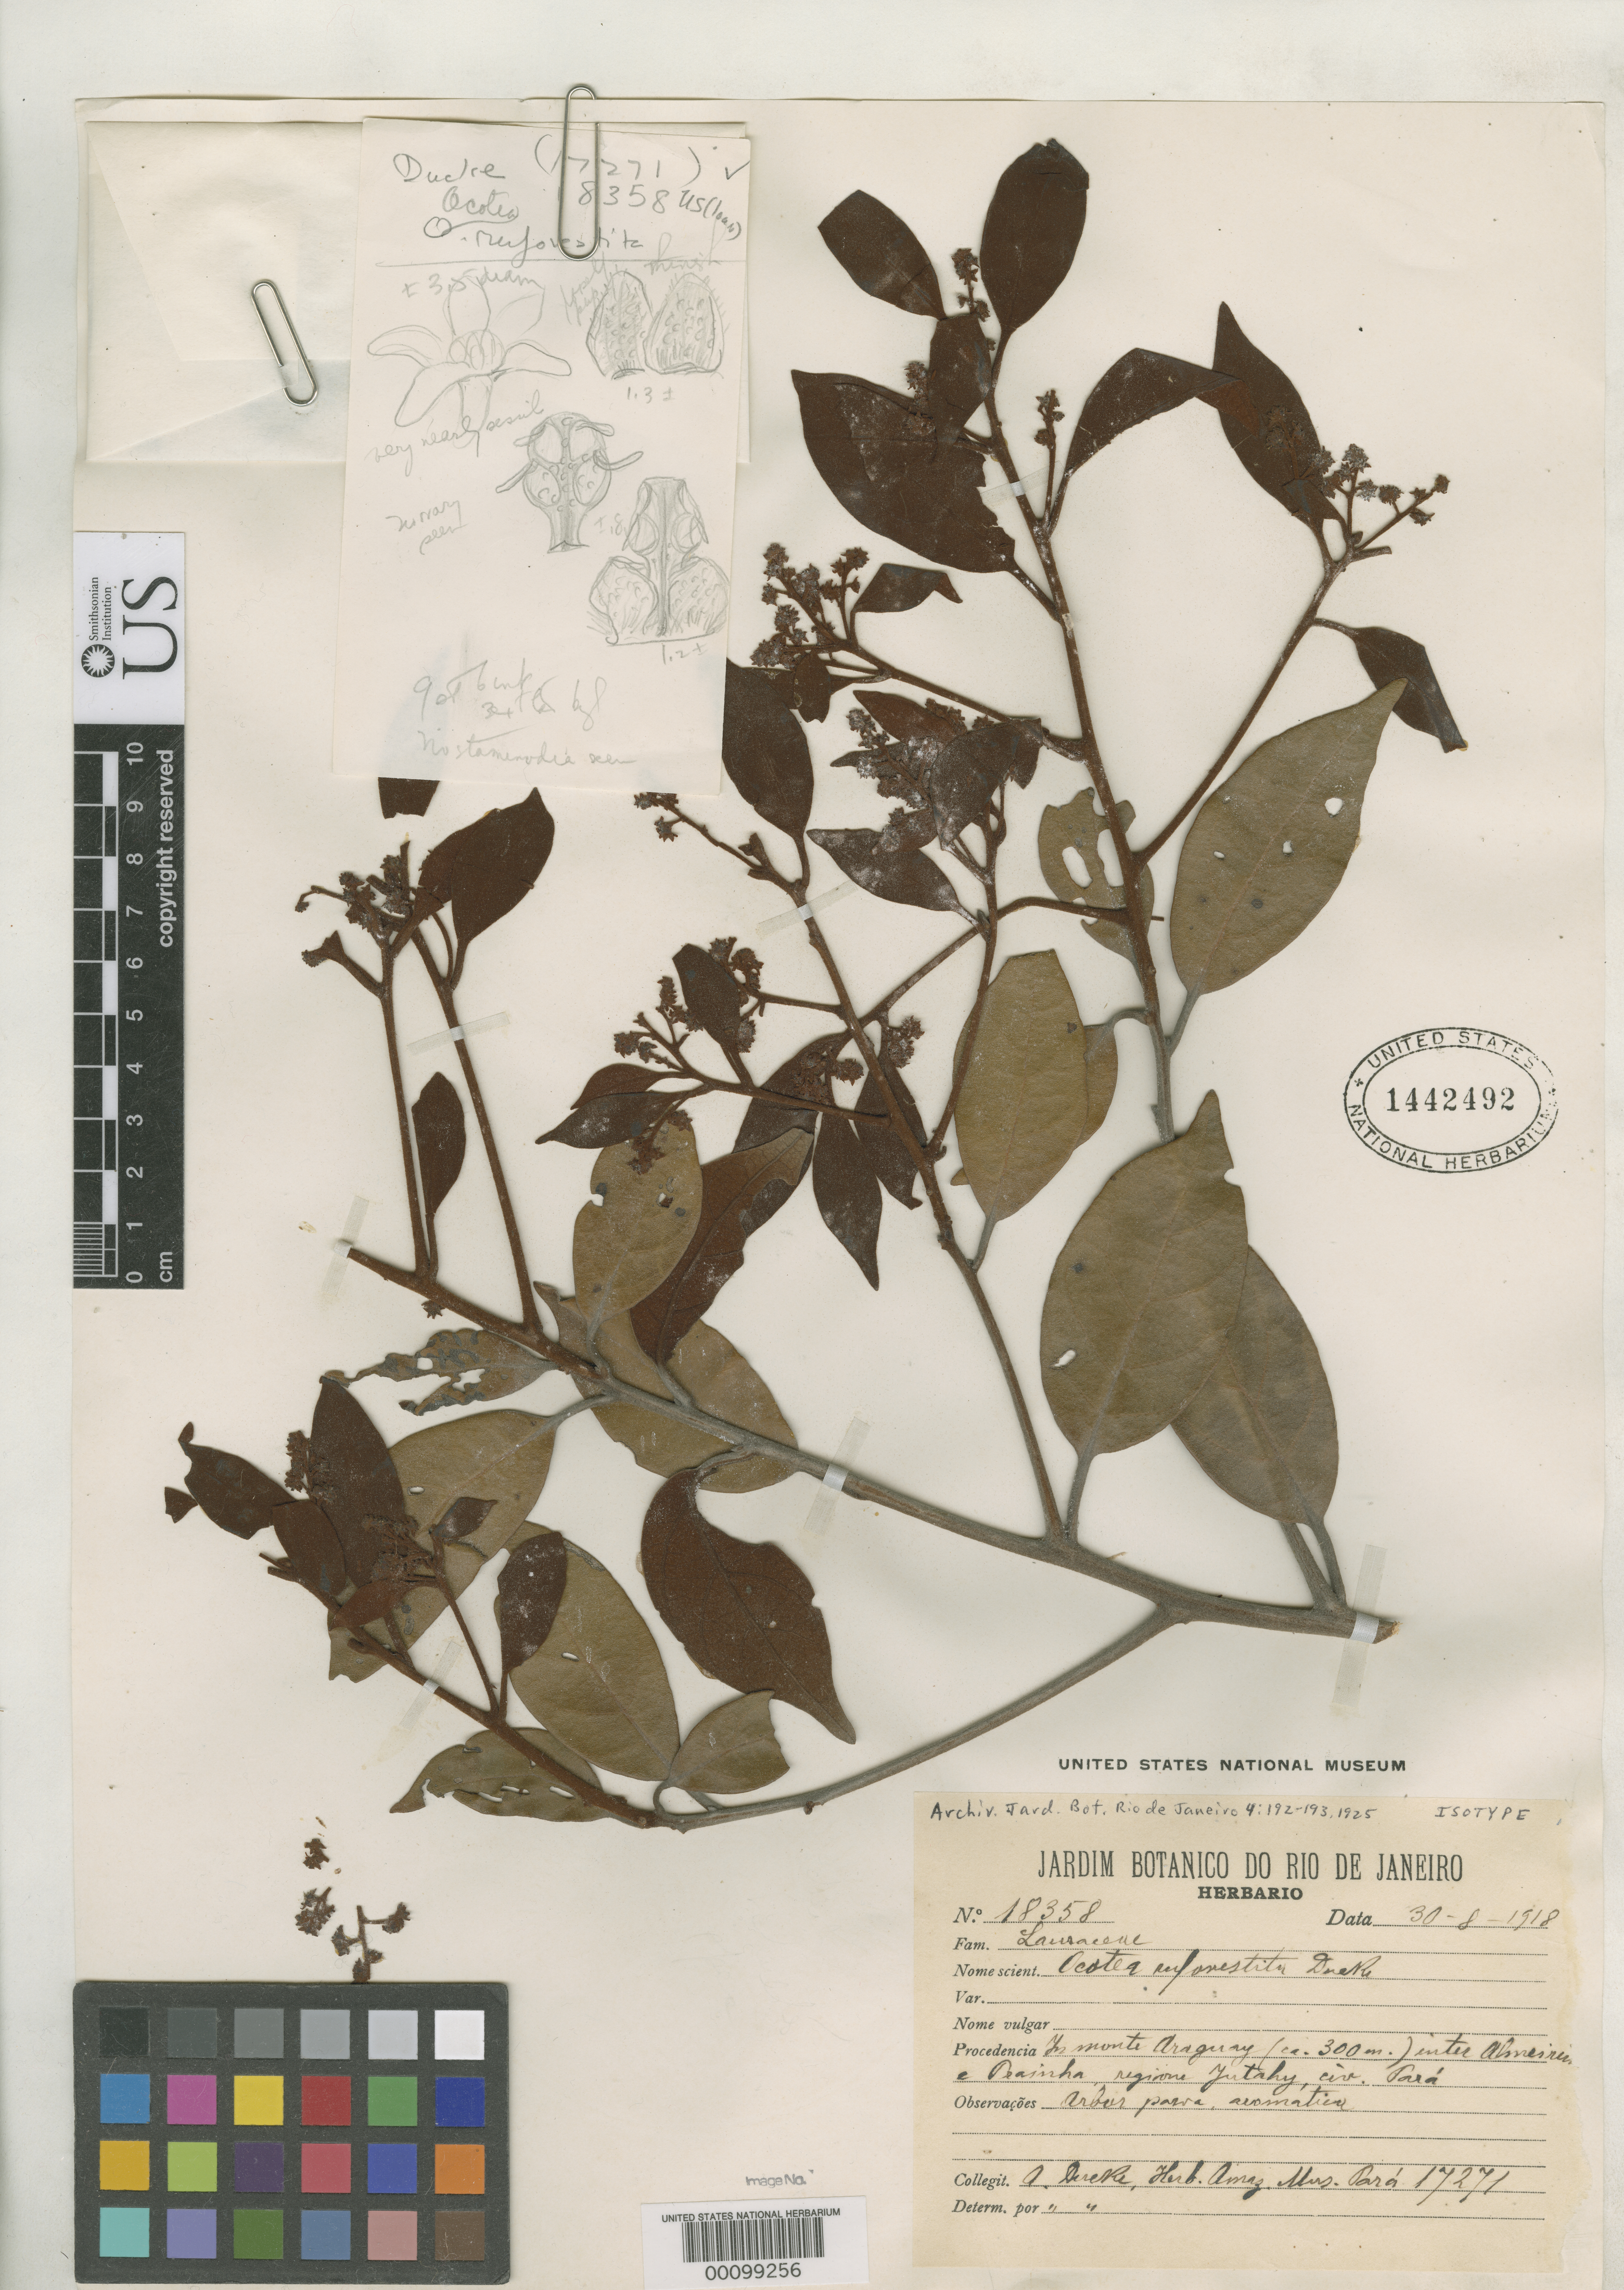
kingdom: Plantae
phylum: Tracheophyta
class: Magnoliopsida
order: Laurales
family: Lauraceae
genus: Ocotea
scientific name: Ocotea rufovestita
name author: Ducke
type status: Isotype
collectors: A. Ducke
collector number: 18358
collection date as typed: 30 Aug 1918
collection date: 1918-08-30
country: Brazil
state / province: Pará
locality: Monte Araguay.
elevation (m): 300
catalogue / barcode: US 1442492